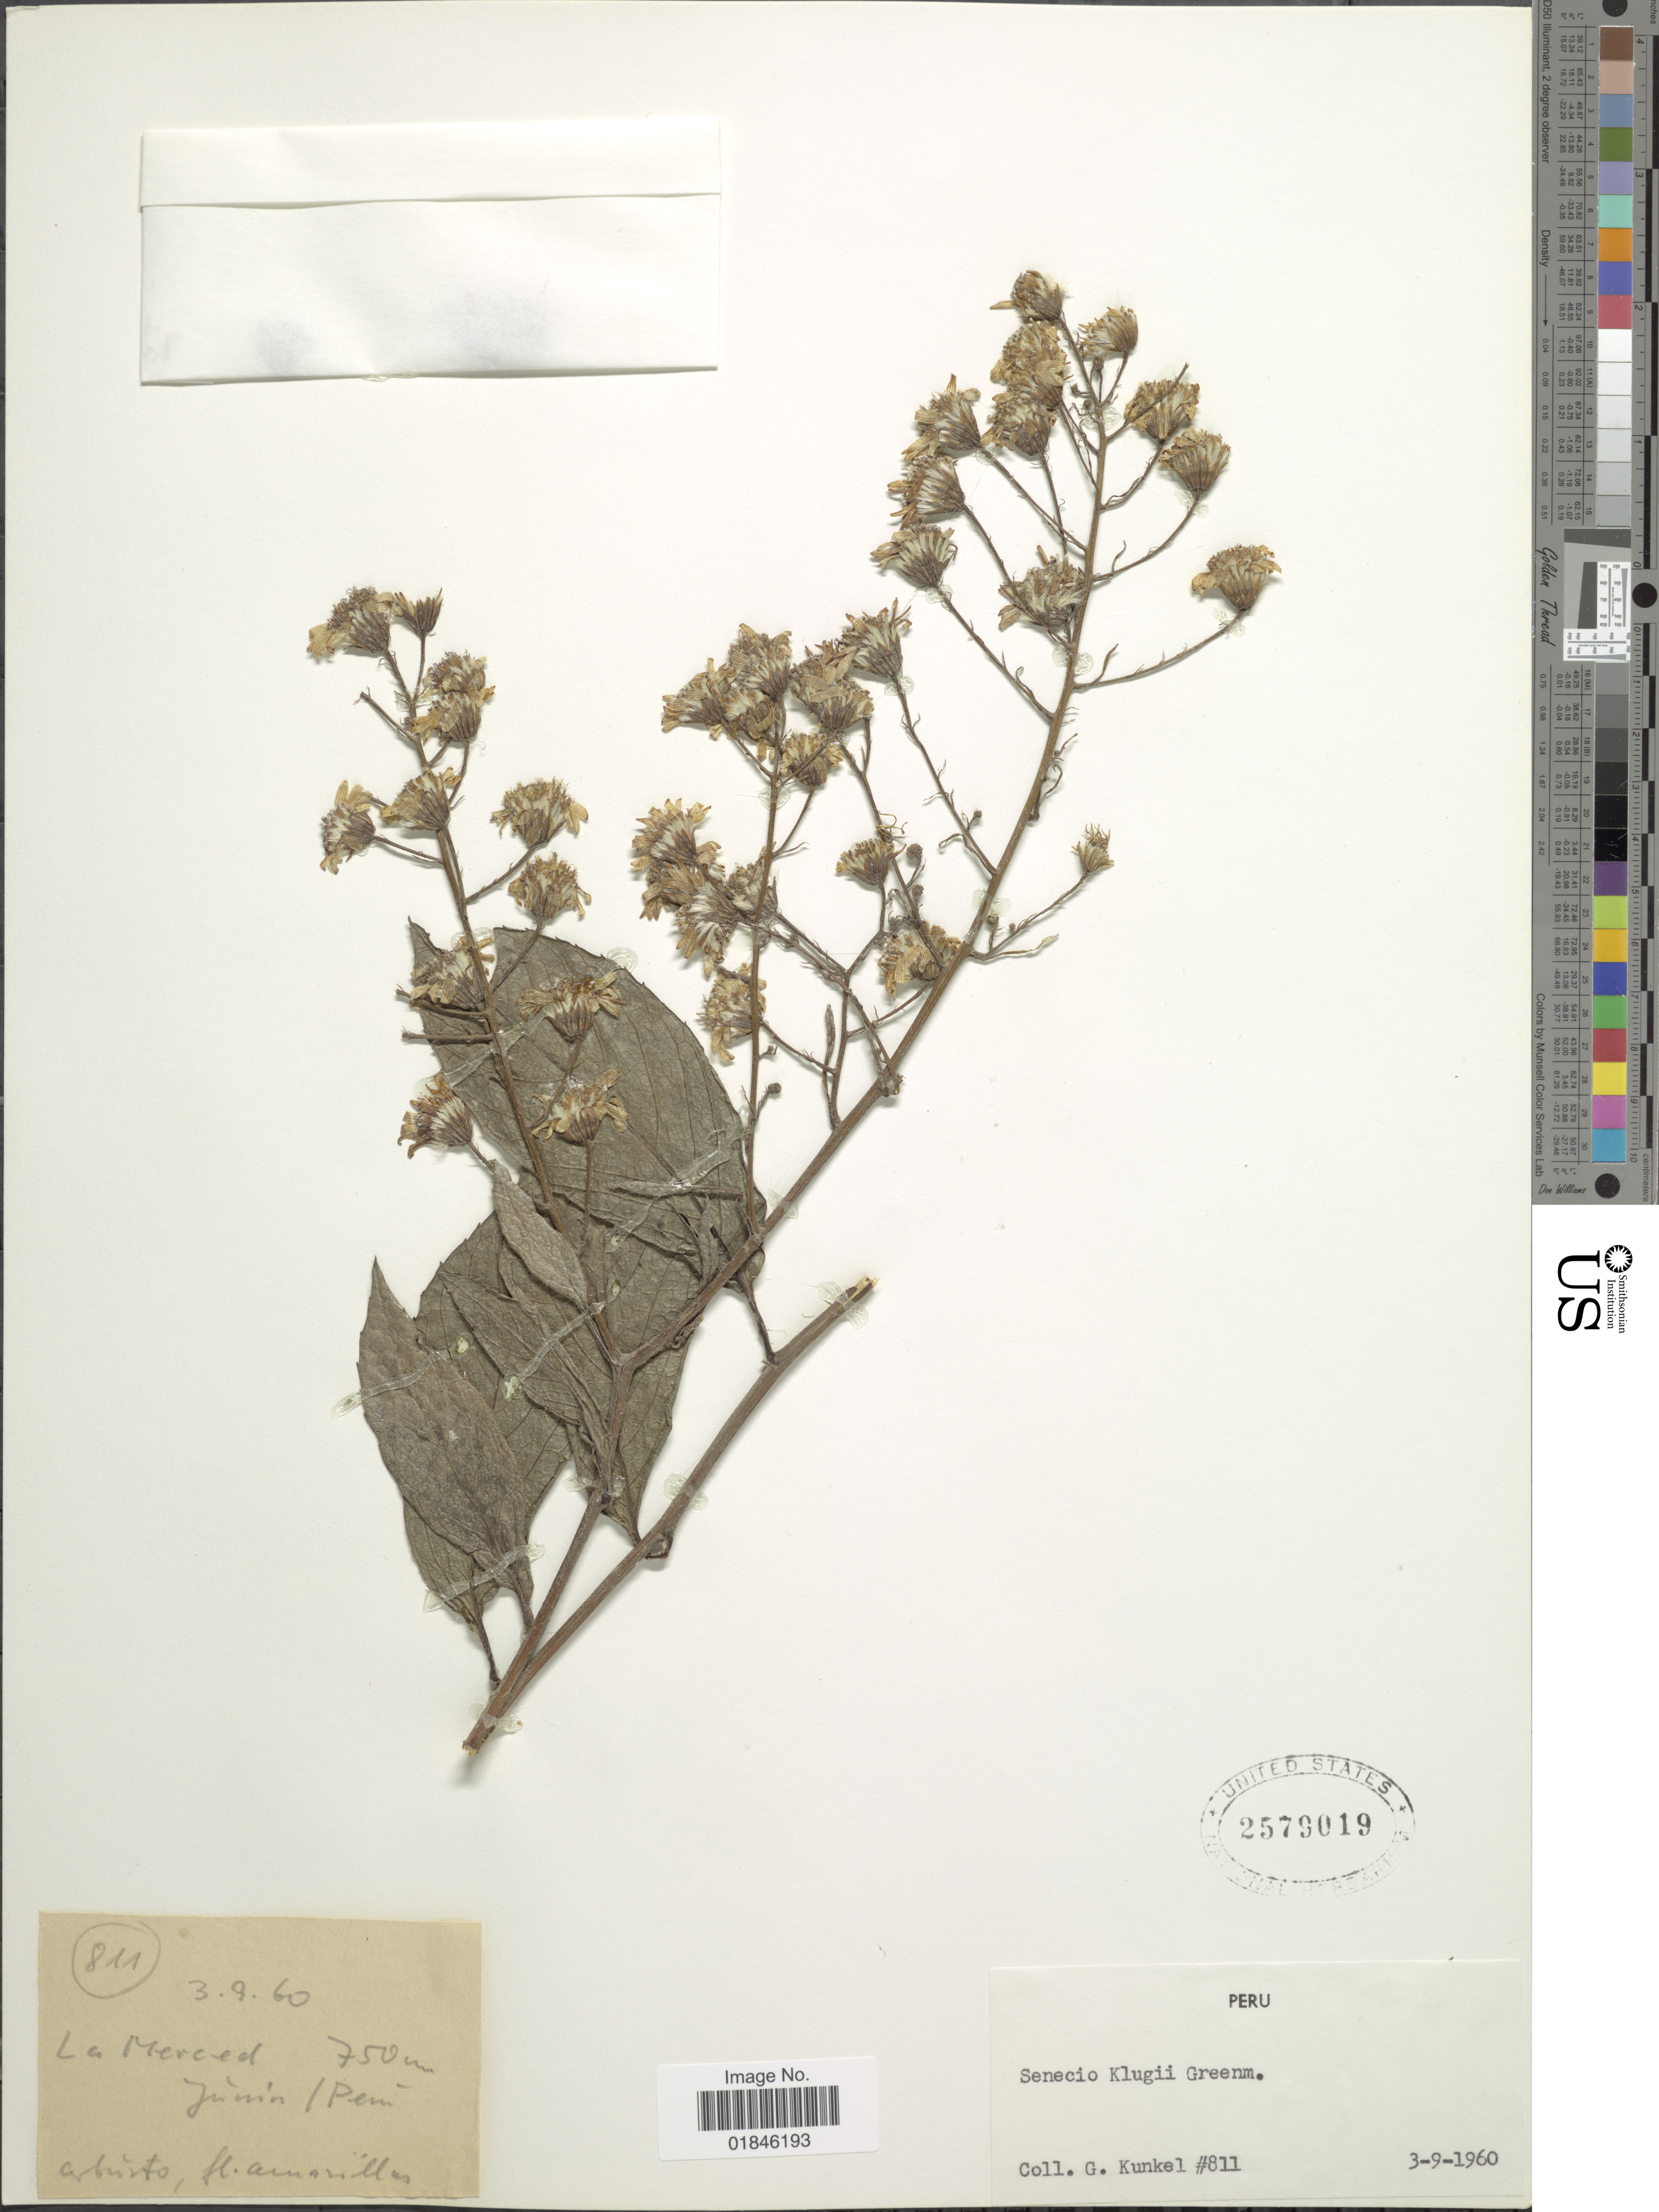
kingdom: Plantae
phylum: Tracheophyta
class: Magnoliopsida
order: Asterales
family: Asteraceae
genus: Pentacalia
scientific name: Pentacalia reflexa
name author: (Kunth) Cuatrec.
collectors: G. Kunkel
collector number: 811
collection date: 1960-09-03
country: Peru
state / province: Junín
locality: La Merced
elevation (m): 750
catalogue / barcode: US 2579019